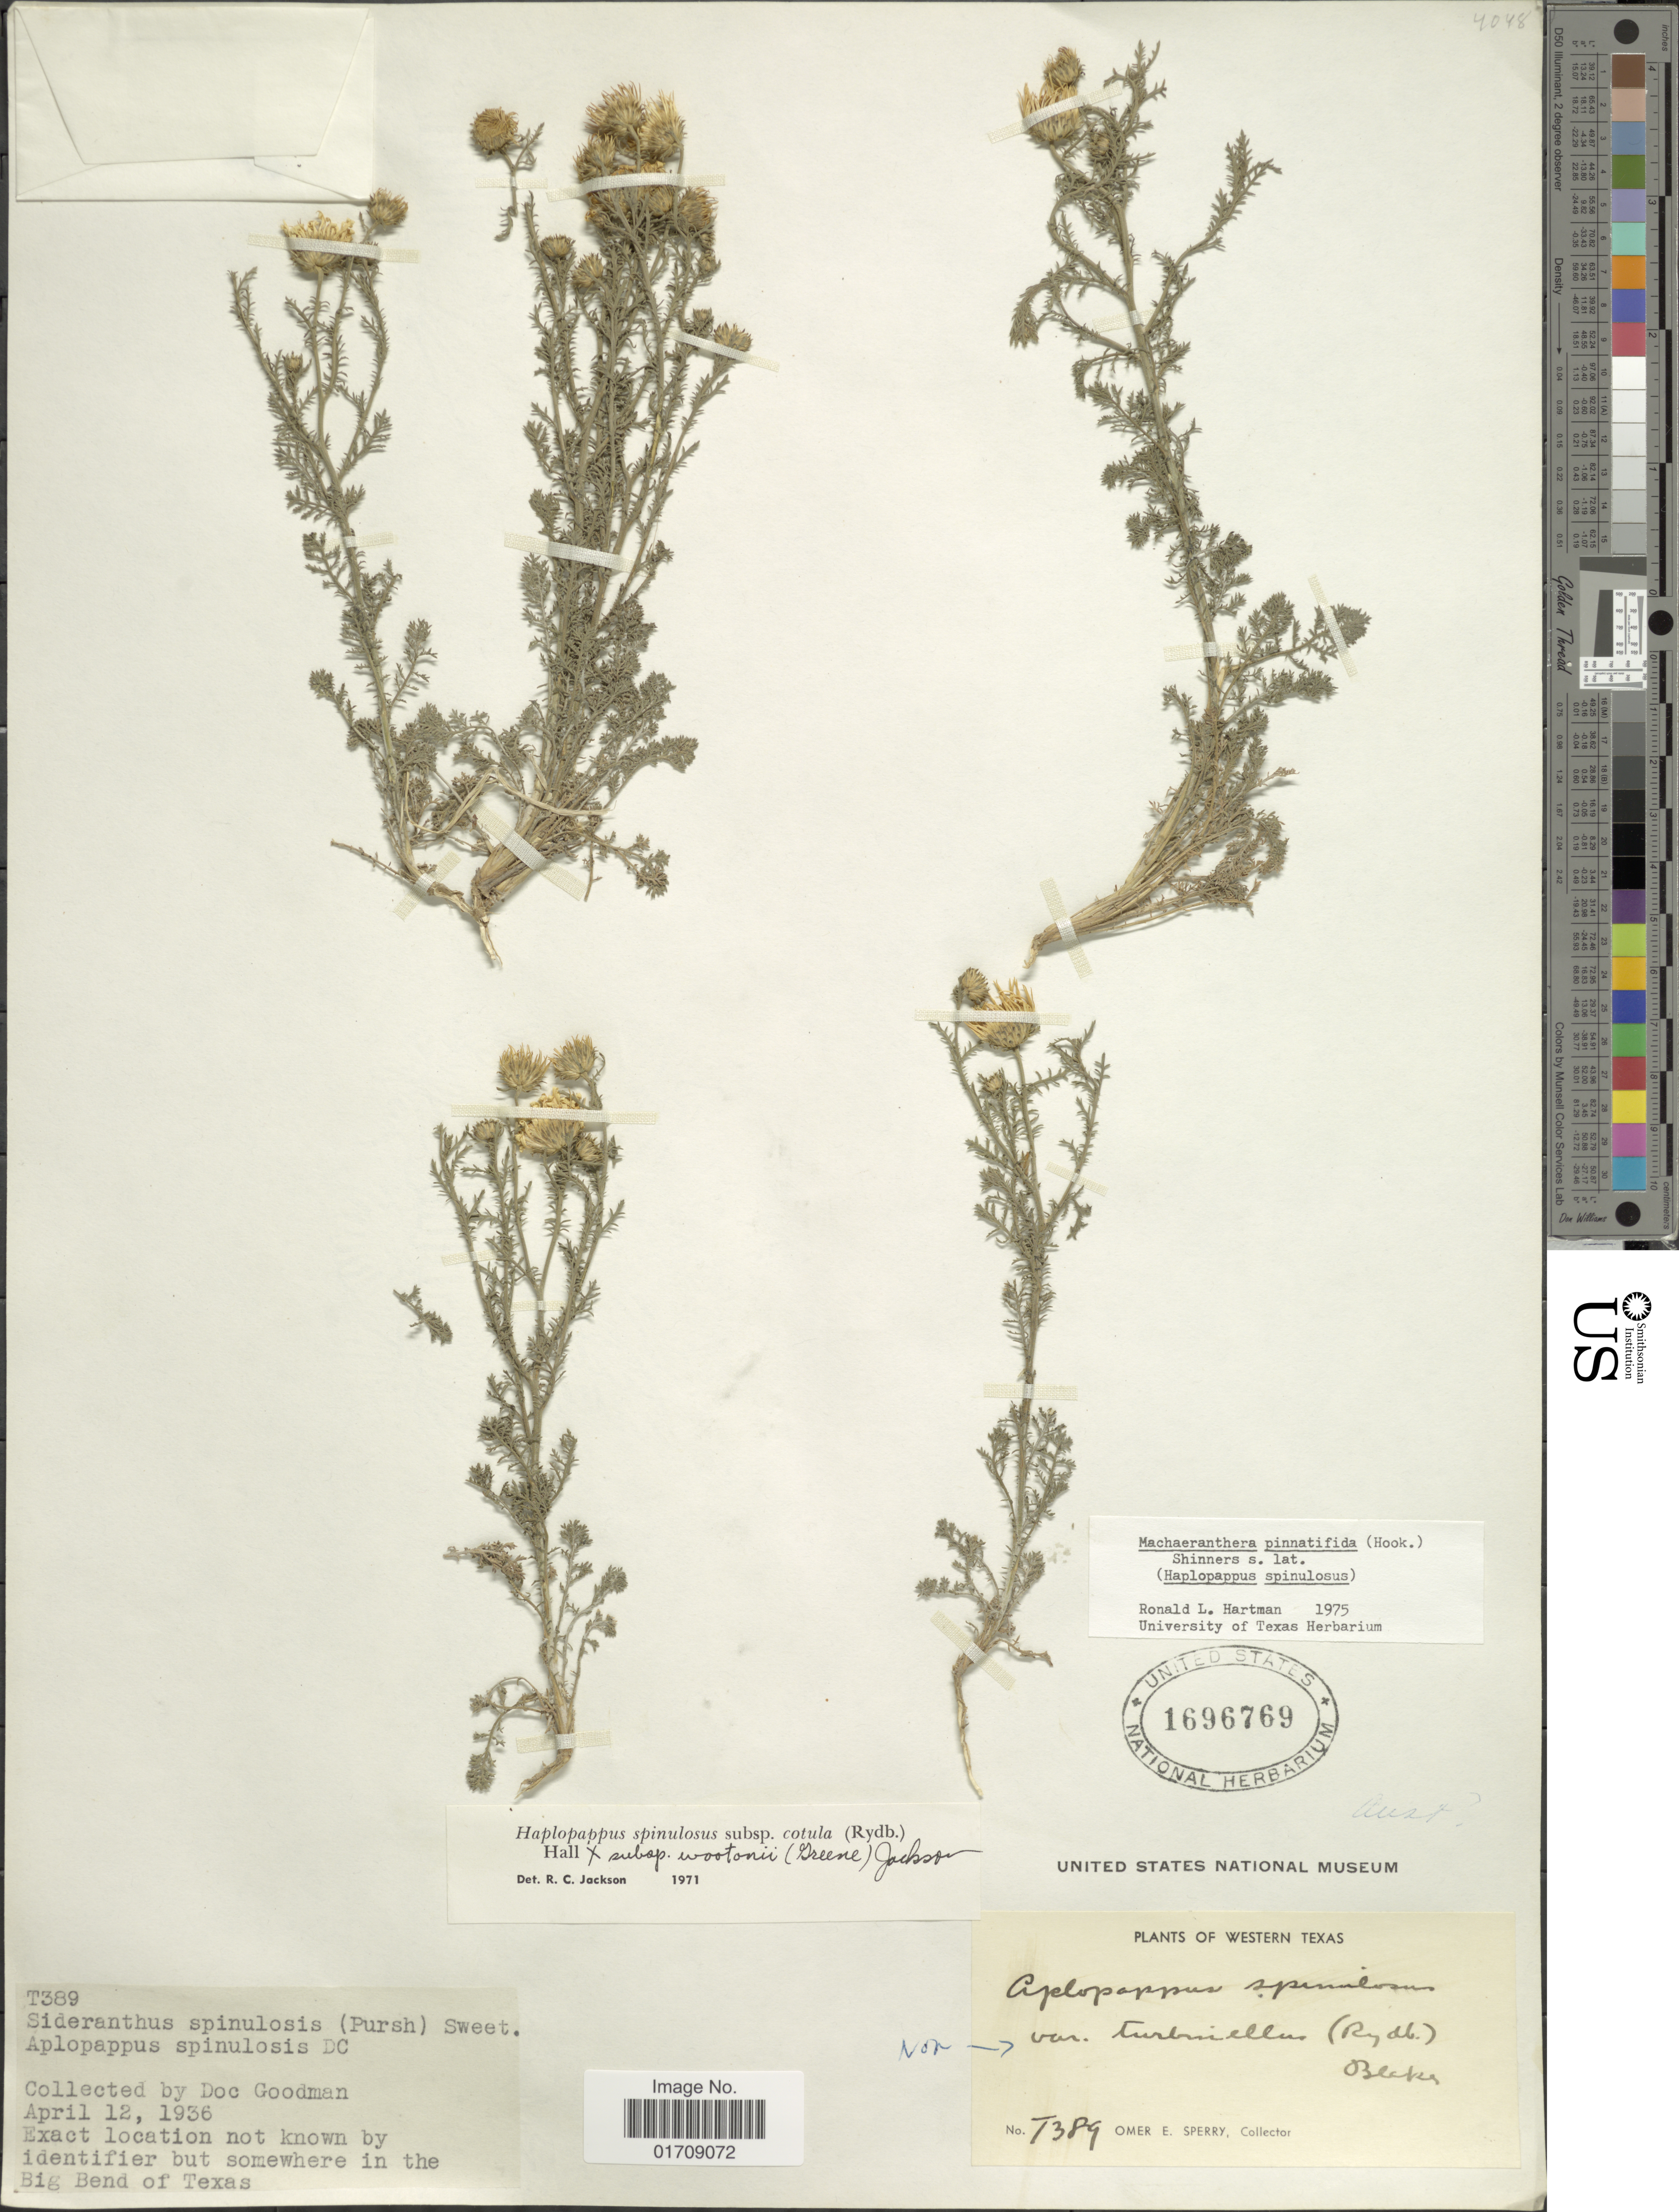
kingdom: Plantae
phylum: Tracheophyta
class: Magnoliopsida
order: Asterales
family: Asteraceae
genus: Machaeranthera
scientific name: Machaeranthera pinnatifida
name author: (Hook.) Shinners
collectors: Goodman & O. E. Sperry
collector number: T389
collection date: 1936-04-12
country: United States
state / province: Texas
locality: Big Bend of Texas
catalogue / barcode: US 1696769